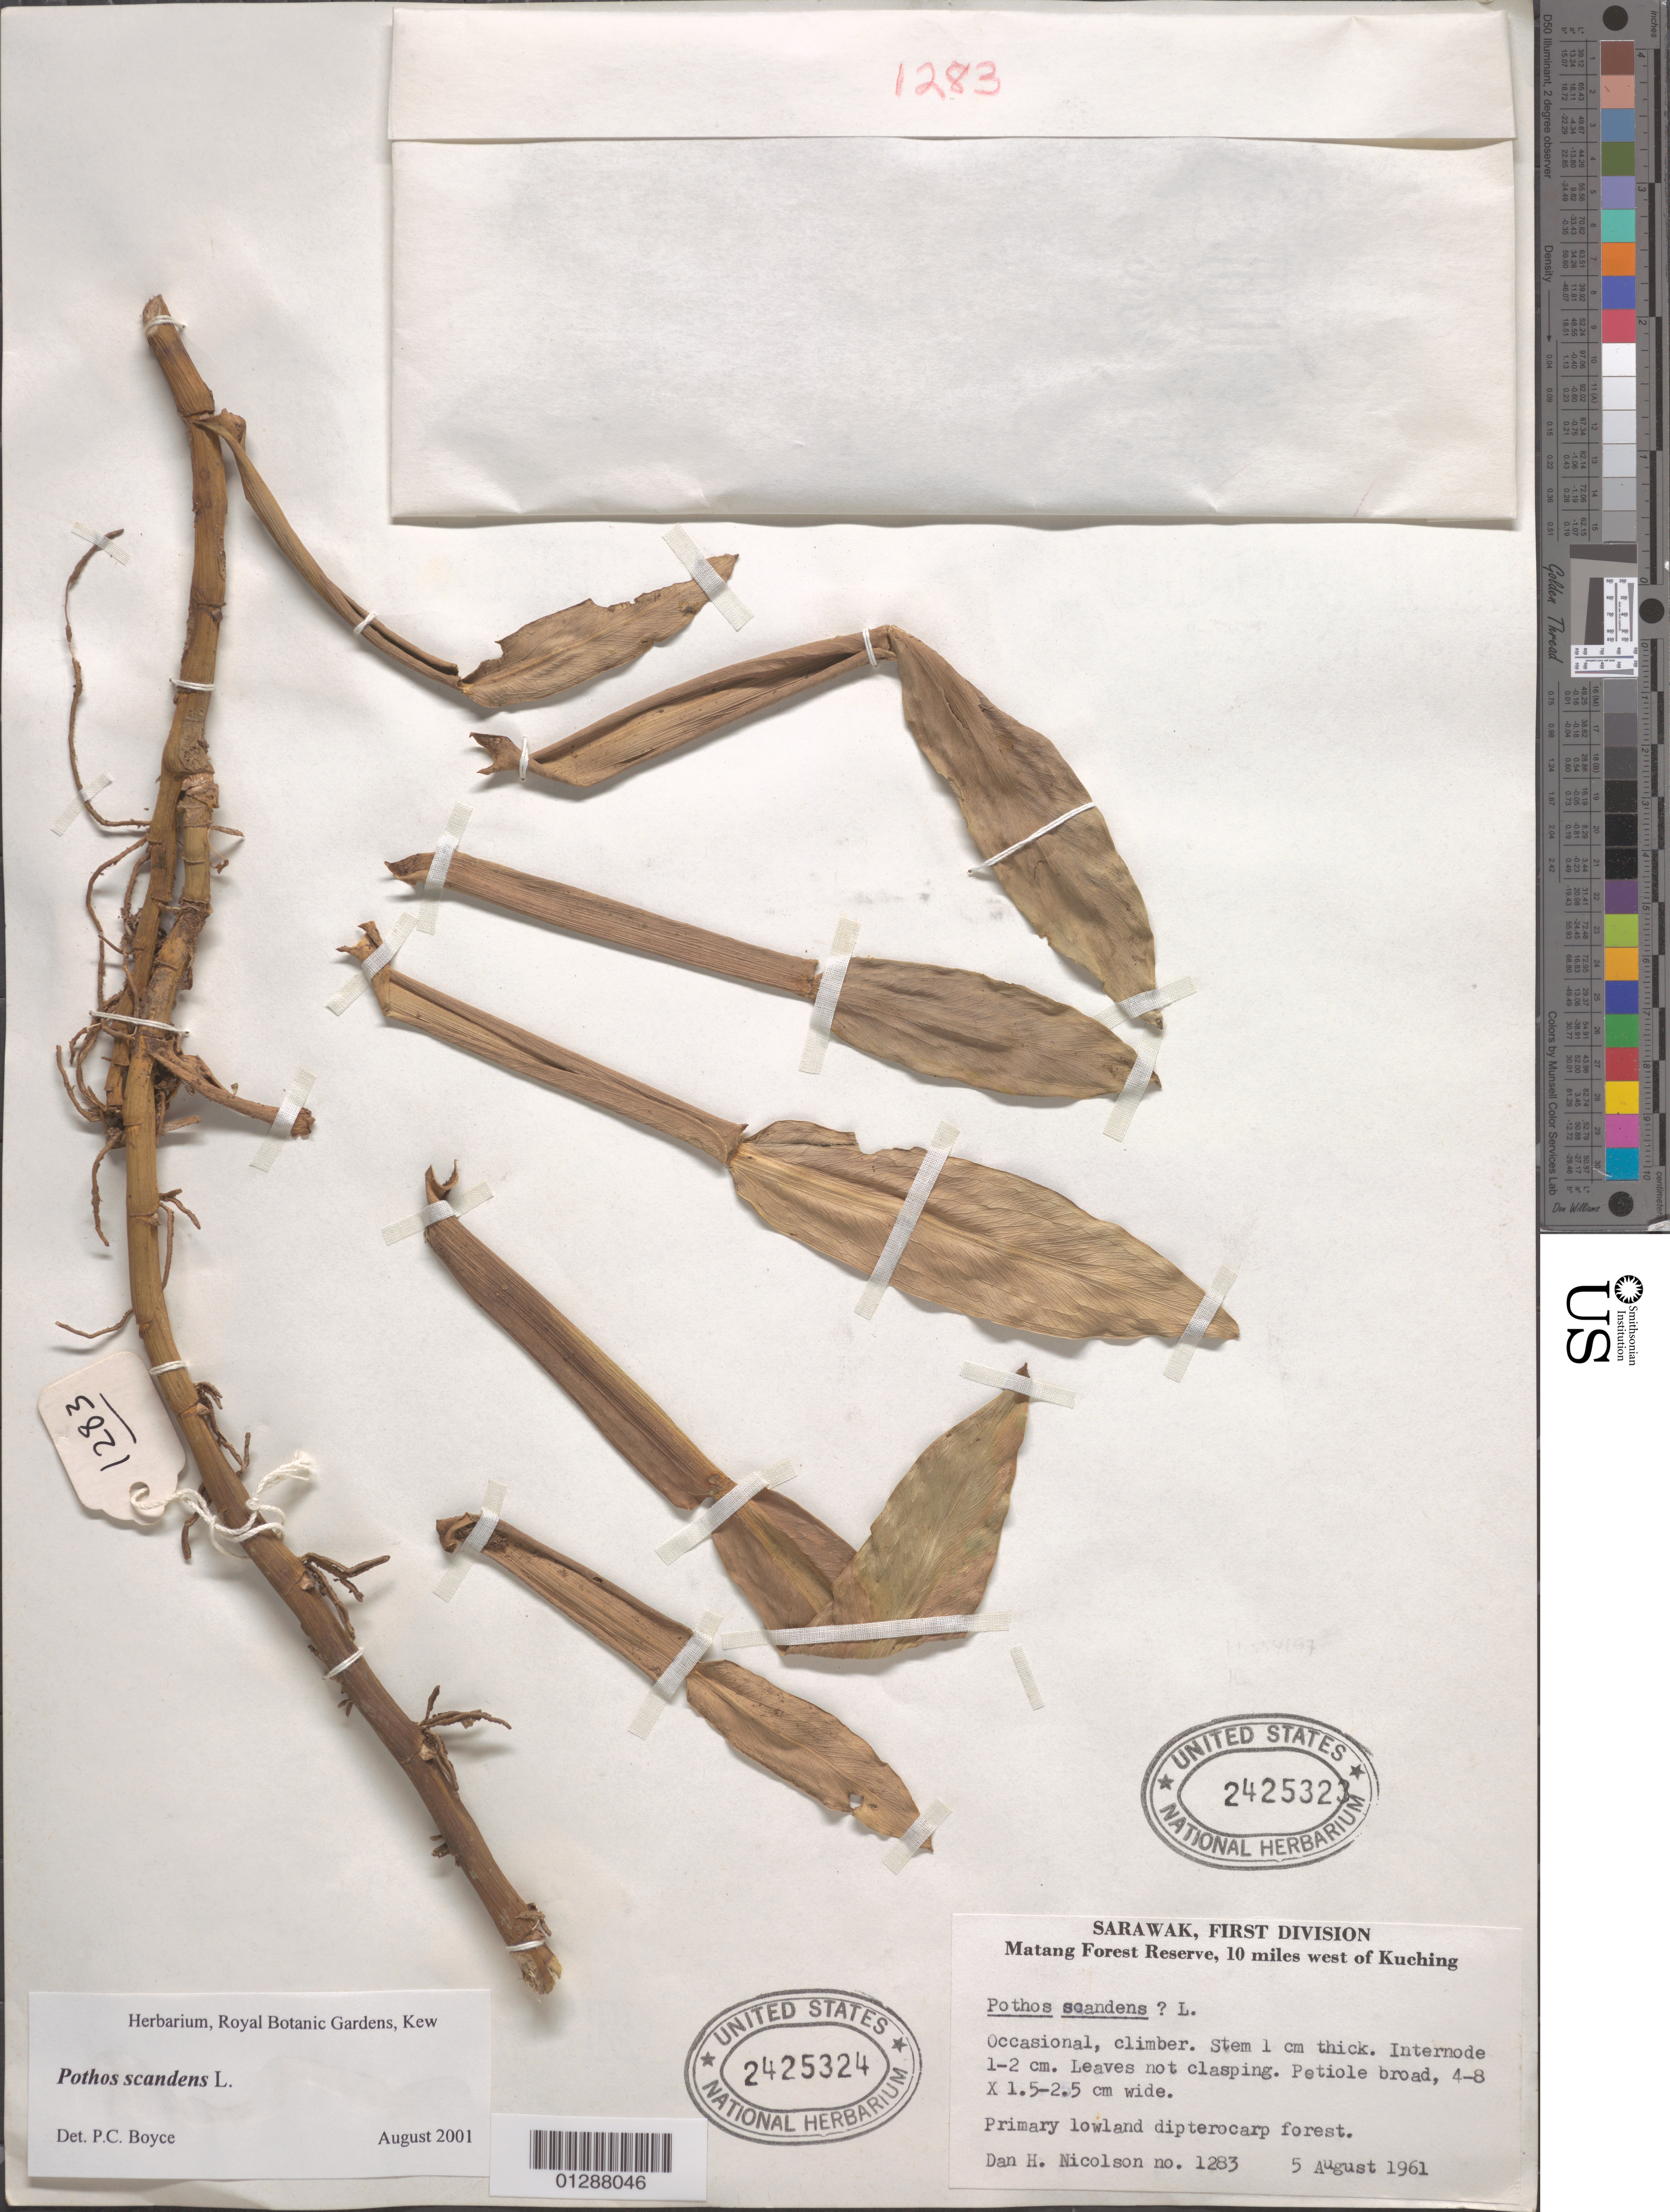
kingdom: Plantae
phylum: Tracheophyta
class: Liliopsida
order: Alismatales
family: Araceae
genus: Pothos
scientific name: Pothos scandens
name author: L.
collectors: D. H. Nicolson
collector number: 1283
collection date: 1961-08-05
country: Malaysia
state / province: Sarawak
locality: First Division. Matang Forest Reserve, 10 miles west of Kuching.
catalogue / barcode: US 2425323